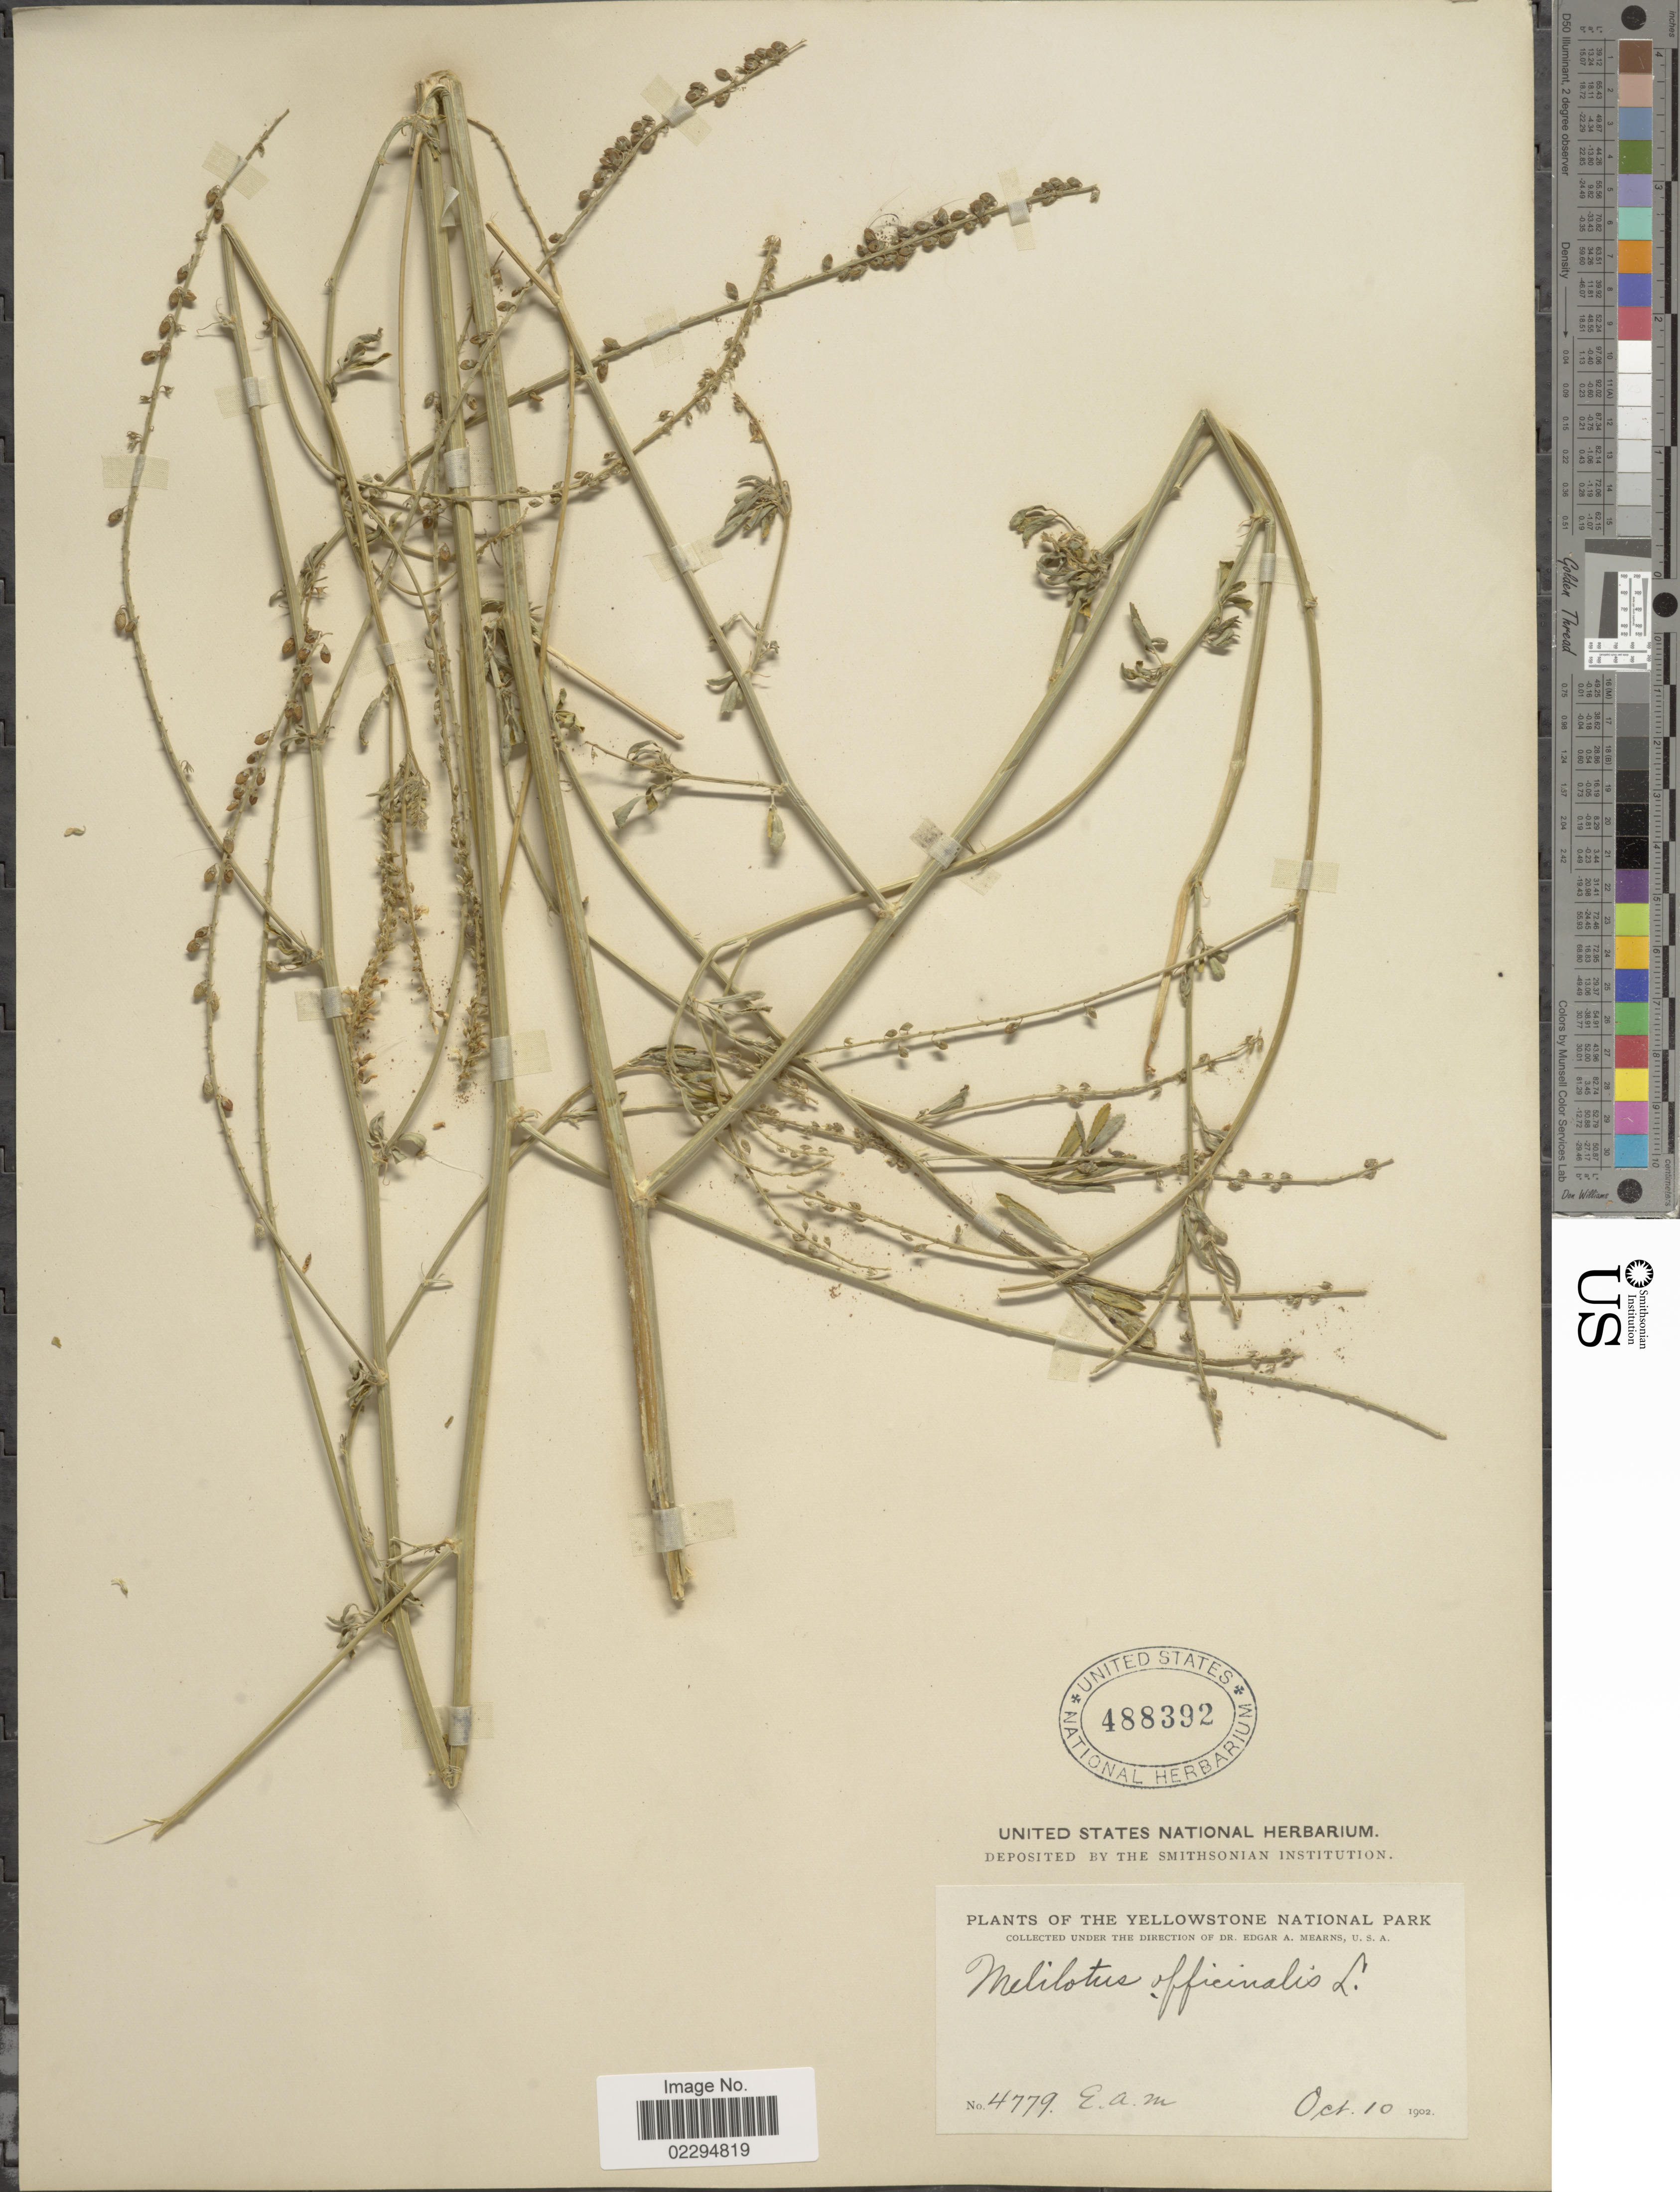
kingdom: Plantae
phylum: Tracheophyta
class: Magnoliopsida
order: Fabales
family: Fabaceae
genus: Melilotus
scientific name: Melilotus officinalis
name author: (L.) Lam.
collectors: E. A. Mearns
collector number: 4779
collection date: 1902-10-10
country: United States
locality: The Yellowstone National Park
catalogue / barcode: US 488392